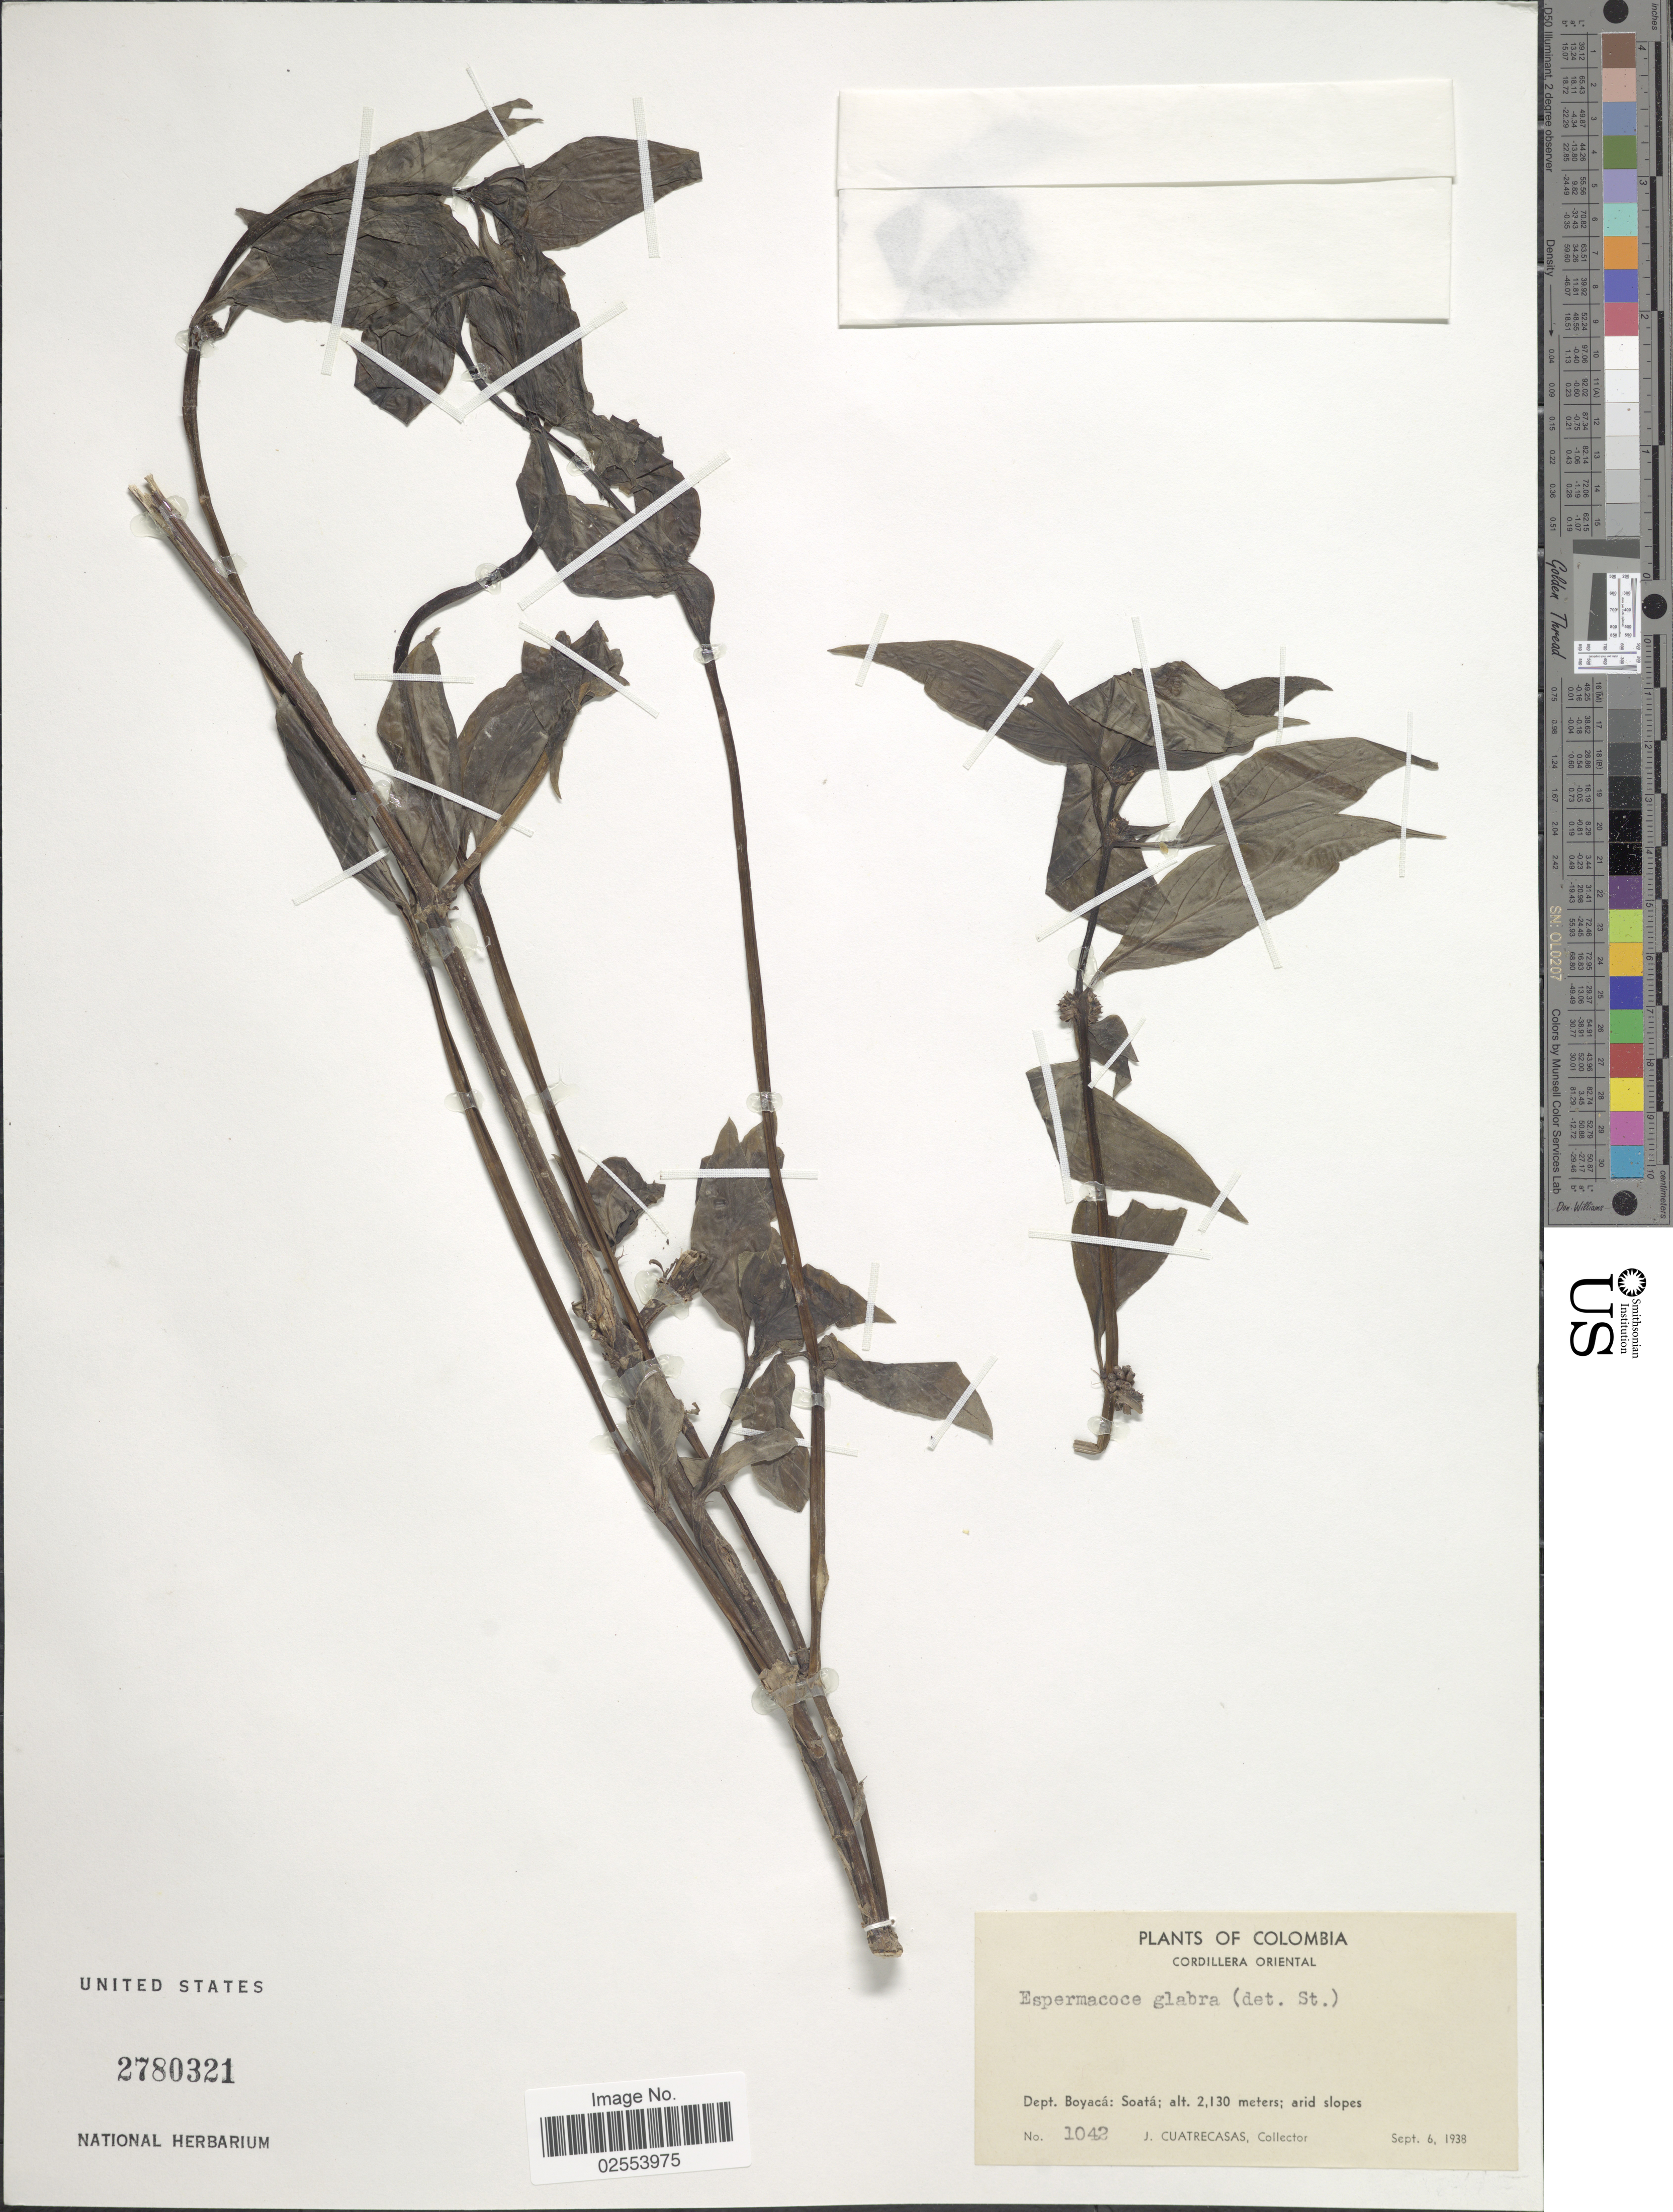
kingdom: Plantae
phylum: Tracheophyta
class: Magnoliopsida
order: Gentianales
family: Rubiaceae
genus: Spermacoce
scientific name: Spermacoce glabra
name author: Michx.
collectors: J. Cuatrecasas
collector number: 1042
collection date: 1938-09-06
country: Colombia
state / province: Boyacá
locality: Cordillera Oriental, Soata.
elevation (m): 2130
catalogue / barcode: US 2780321